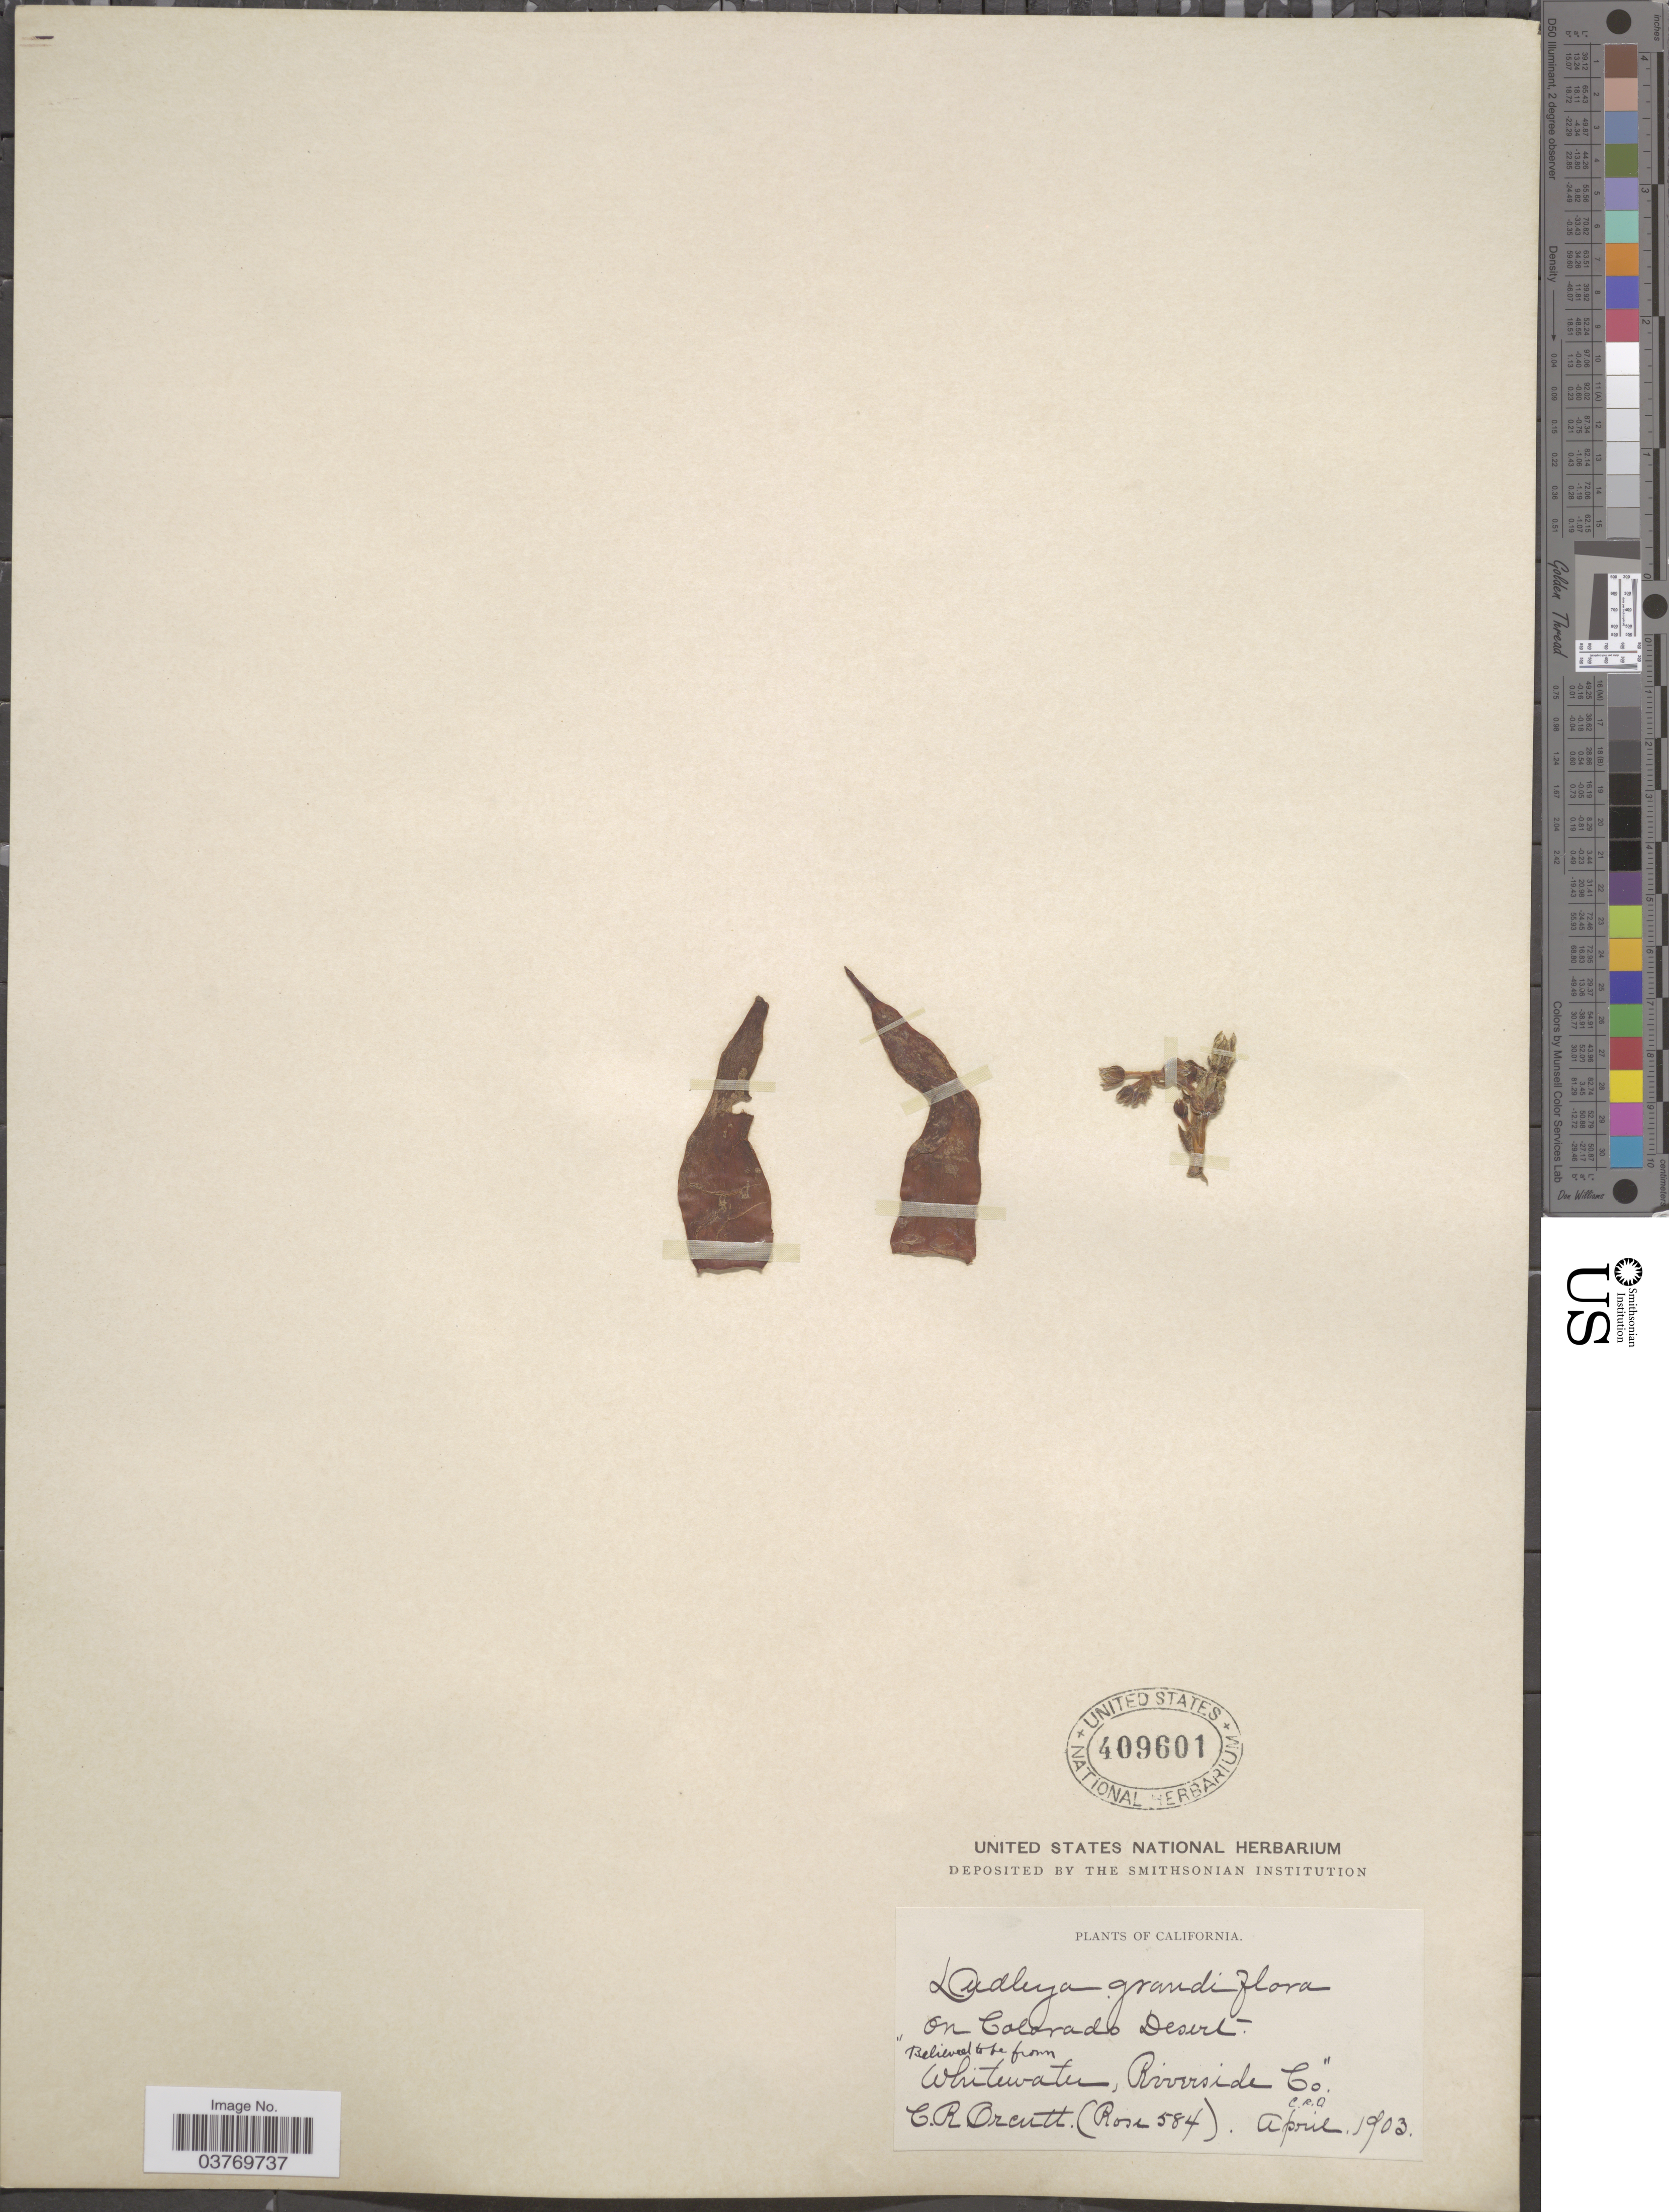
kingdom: Plantae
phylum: Tracheophyta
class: Magnoliopsida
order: Saxifragales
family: Crassulaceae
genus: Dudleya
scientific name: Dudleya grandiflora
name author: Rose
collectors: C. R. Orcutt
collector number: Rose 584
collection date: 1903-04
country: United States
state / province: California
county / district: Riverside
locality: On Colorado Desert. Believed to be from Whitewater, Riverside Co.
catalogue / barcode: US 409601